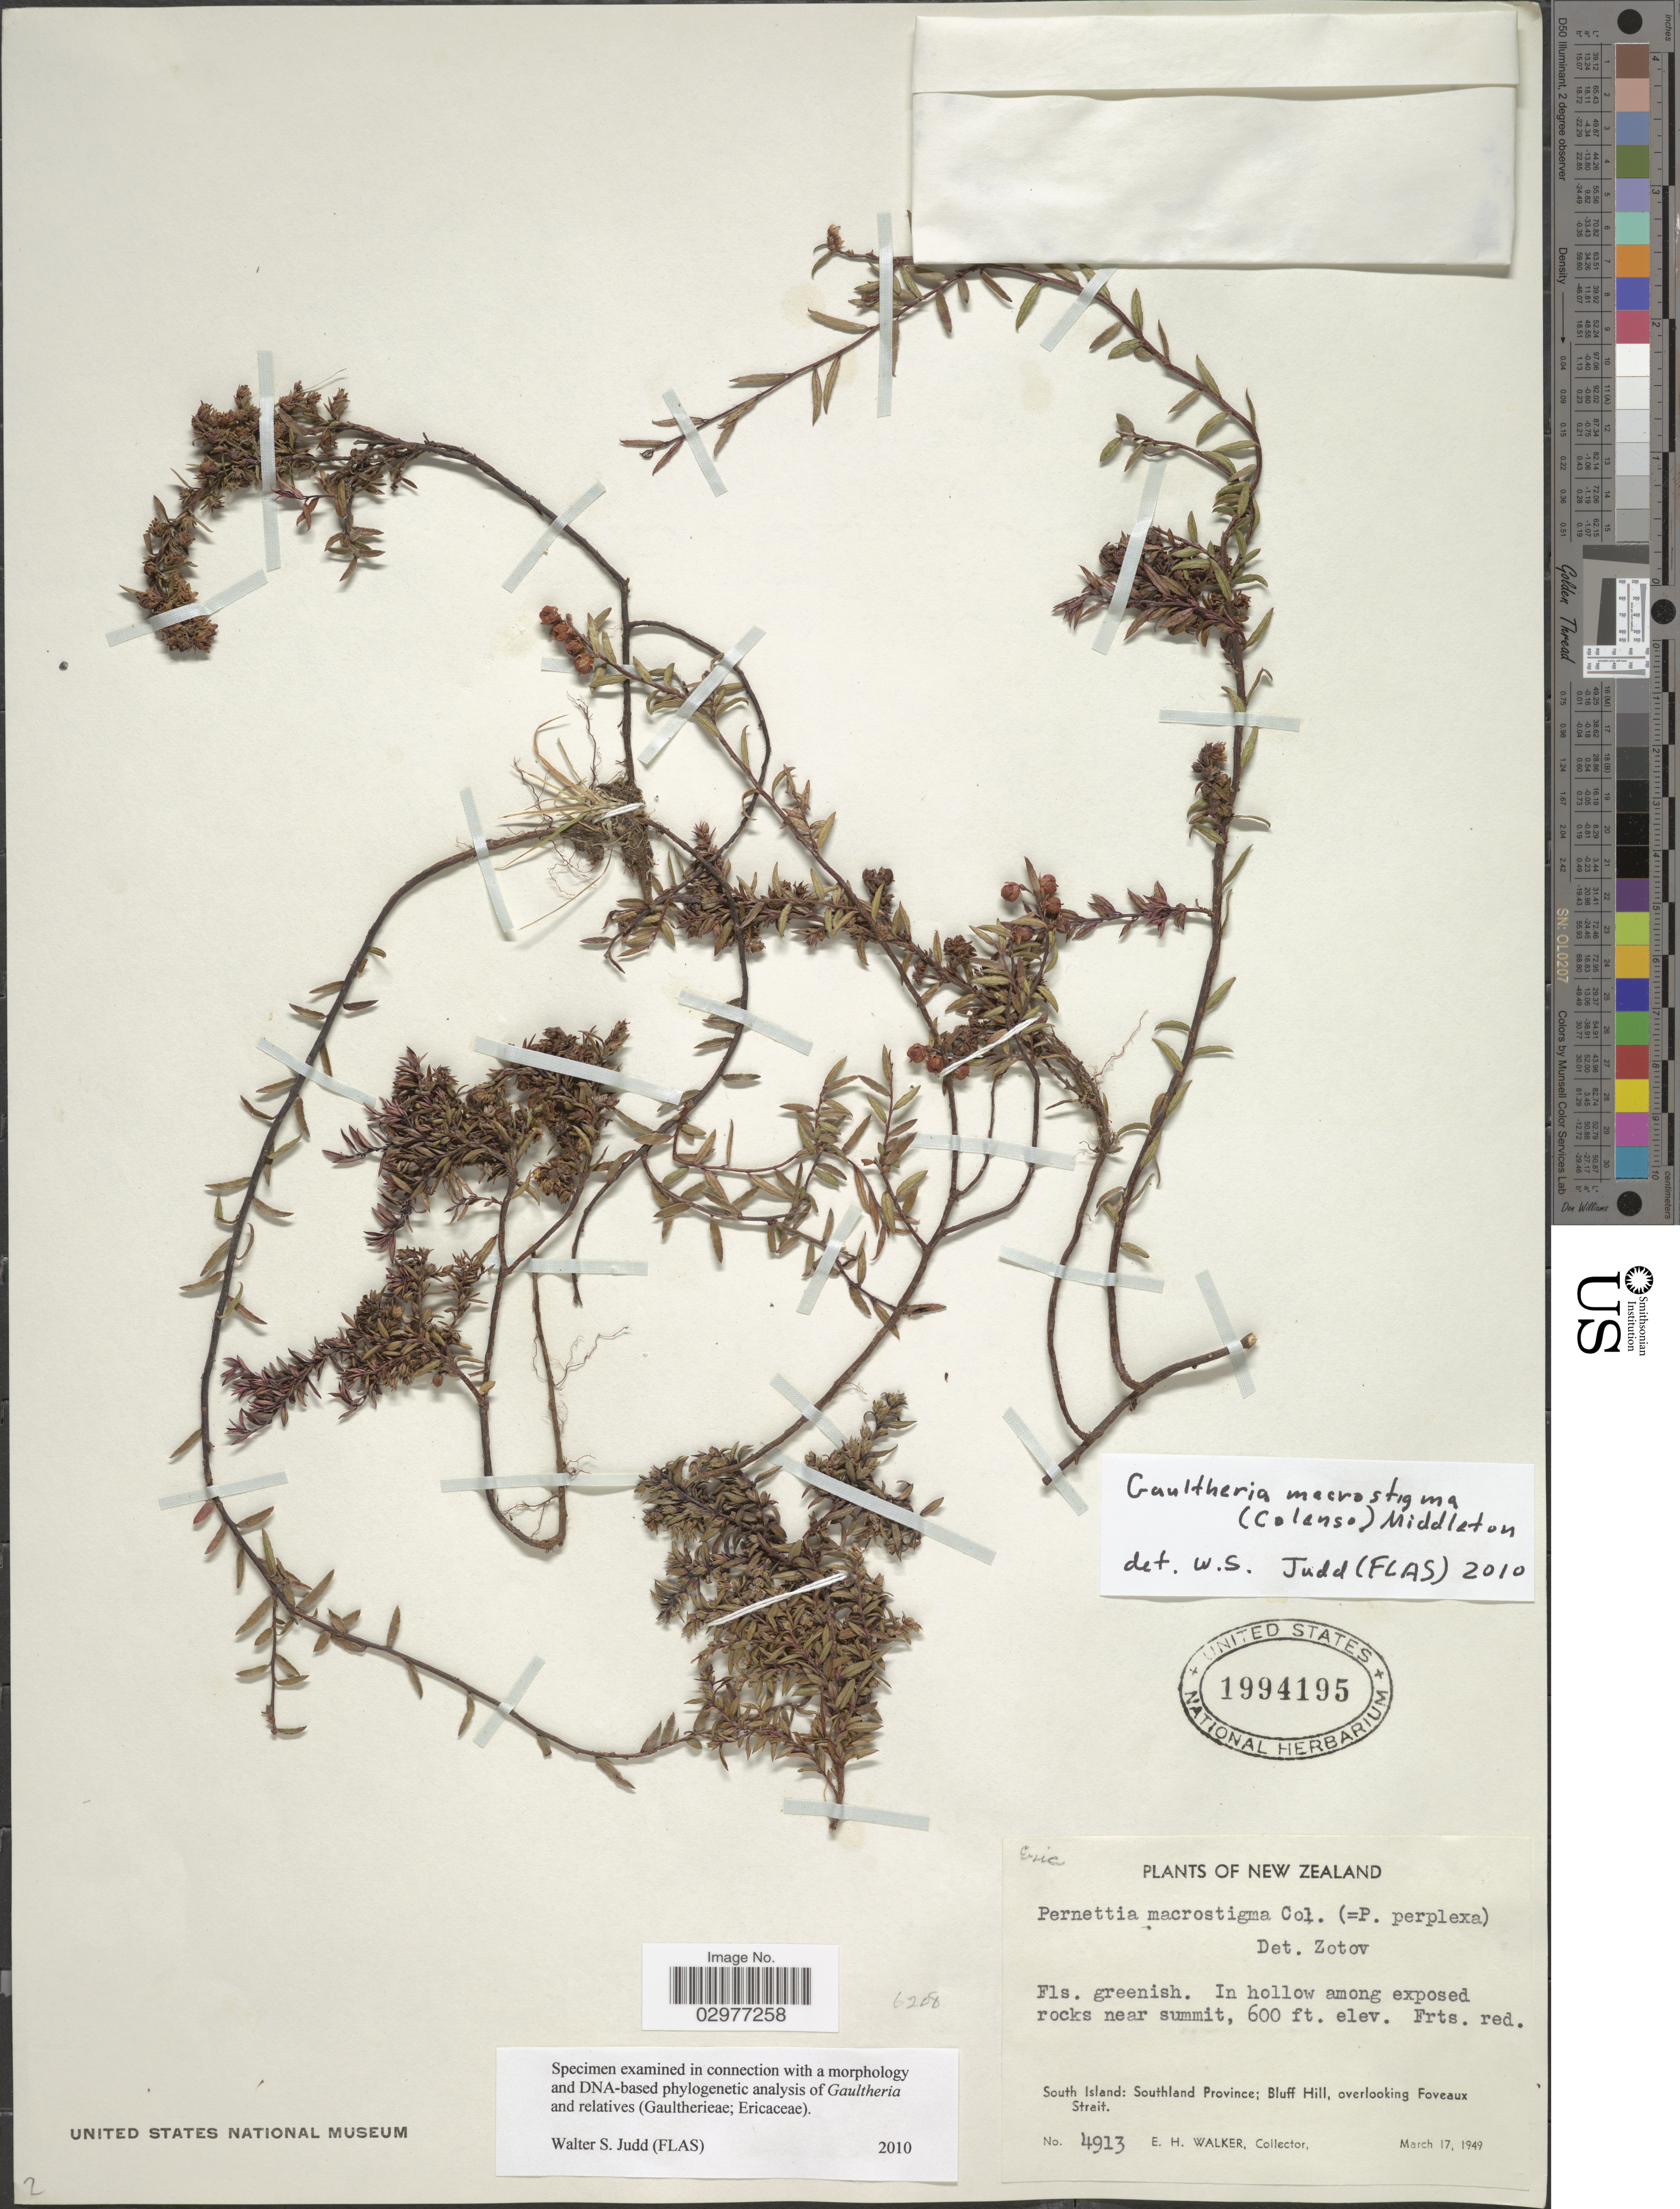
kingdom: Plantae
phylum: Tracheophyta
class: Magnoliopsida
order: Ericales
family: Ericaceae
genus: Gaultheria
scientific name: Gaultheria macrostigma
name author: (Colenso) D.J. Middleton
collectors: E. H. Walker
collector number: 4913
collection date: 1949-03-17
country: New Zealand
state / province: Southland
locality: In hollow among exposed rocks near summit. South Island, Bluff Hill, overlooking Foveaux Strait.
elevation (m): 183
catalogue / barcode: US 1994195